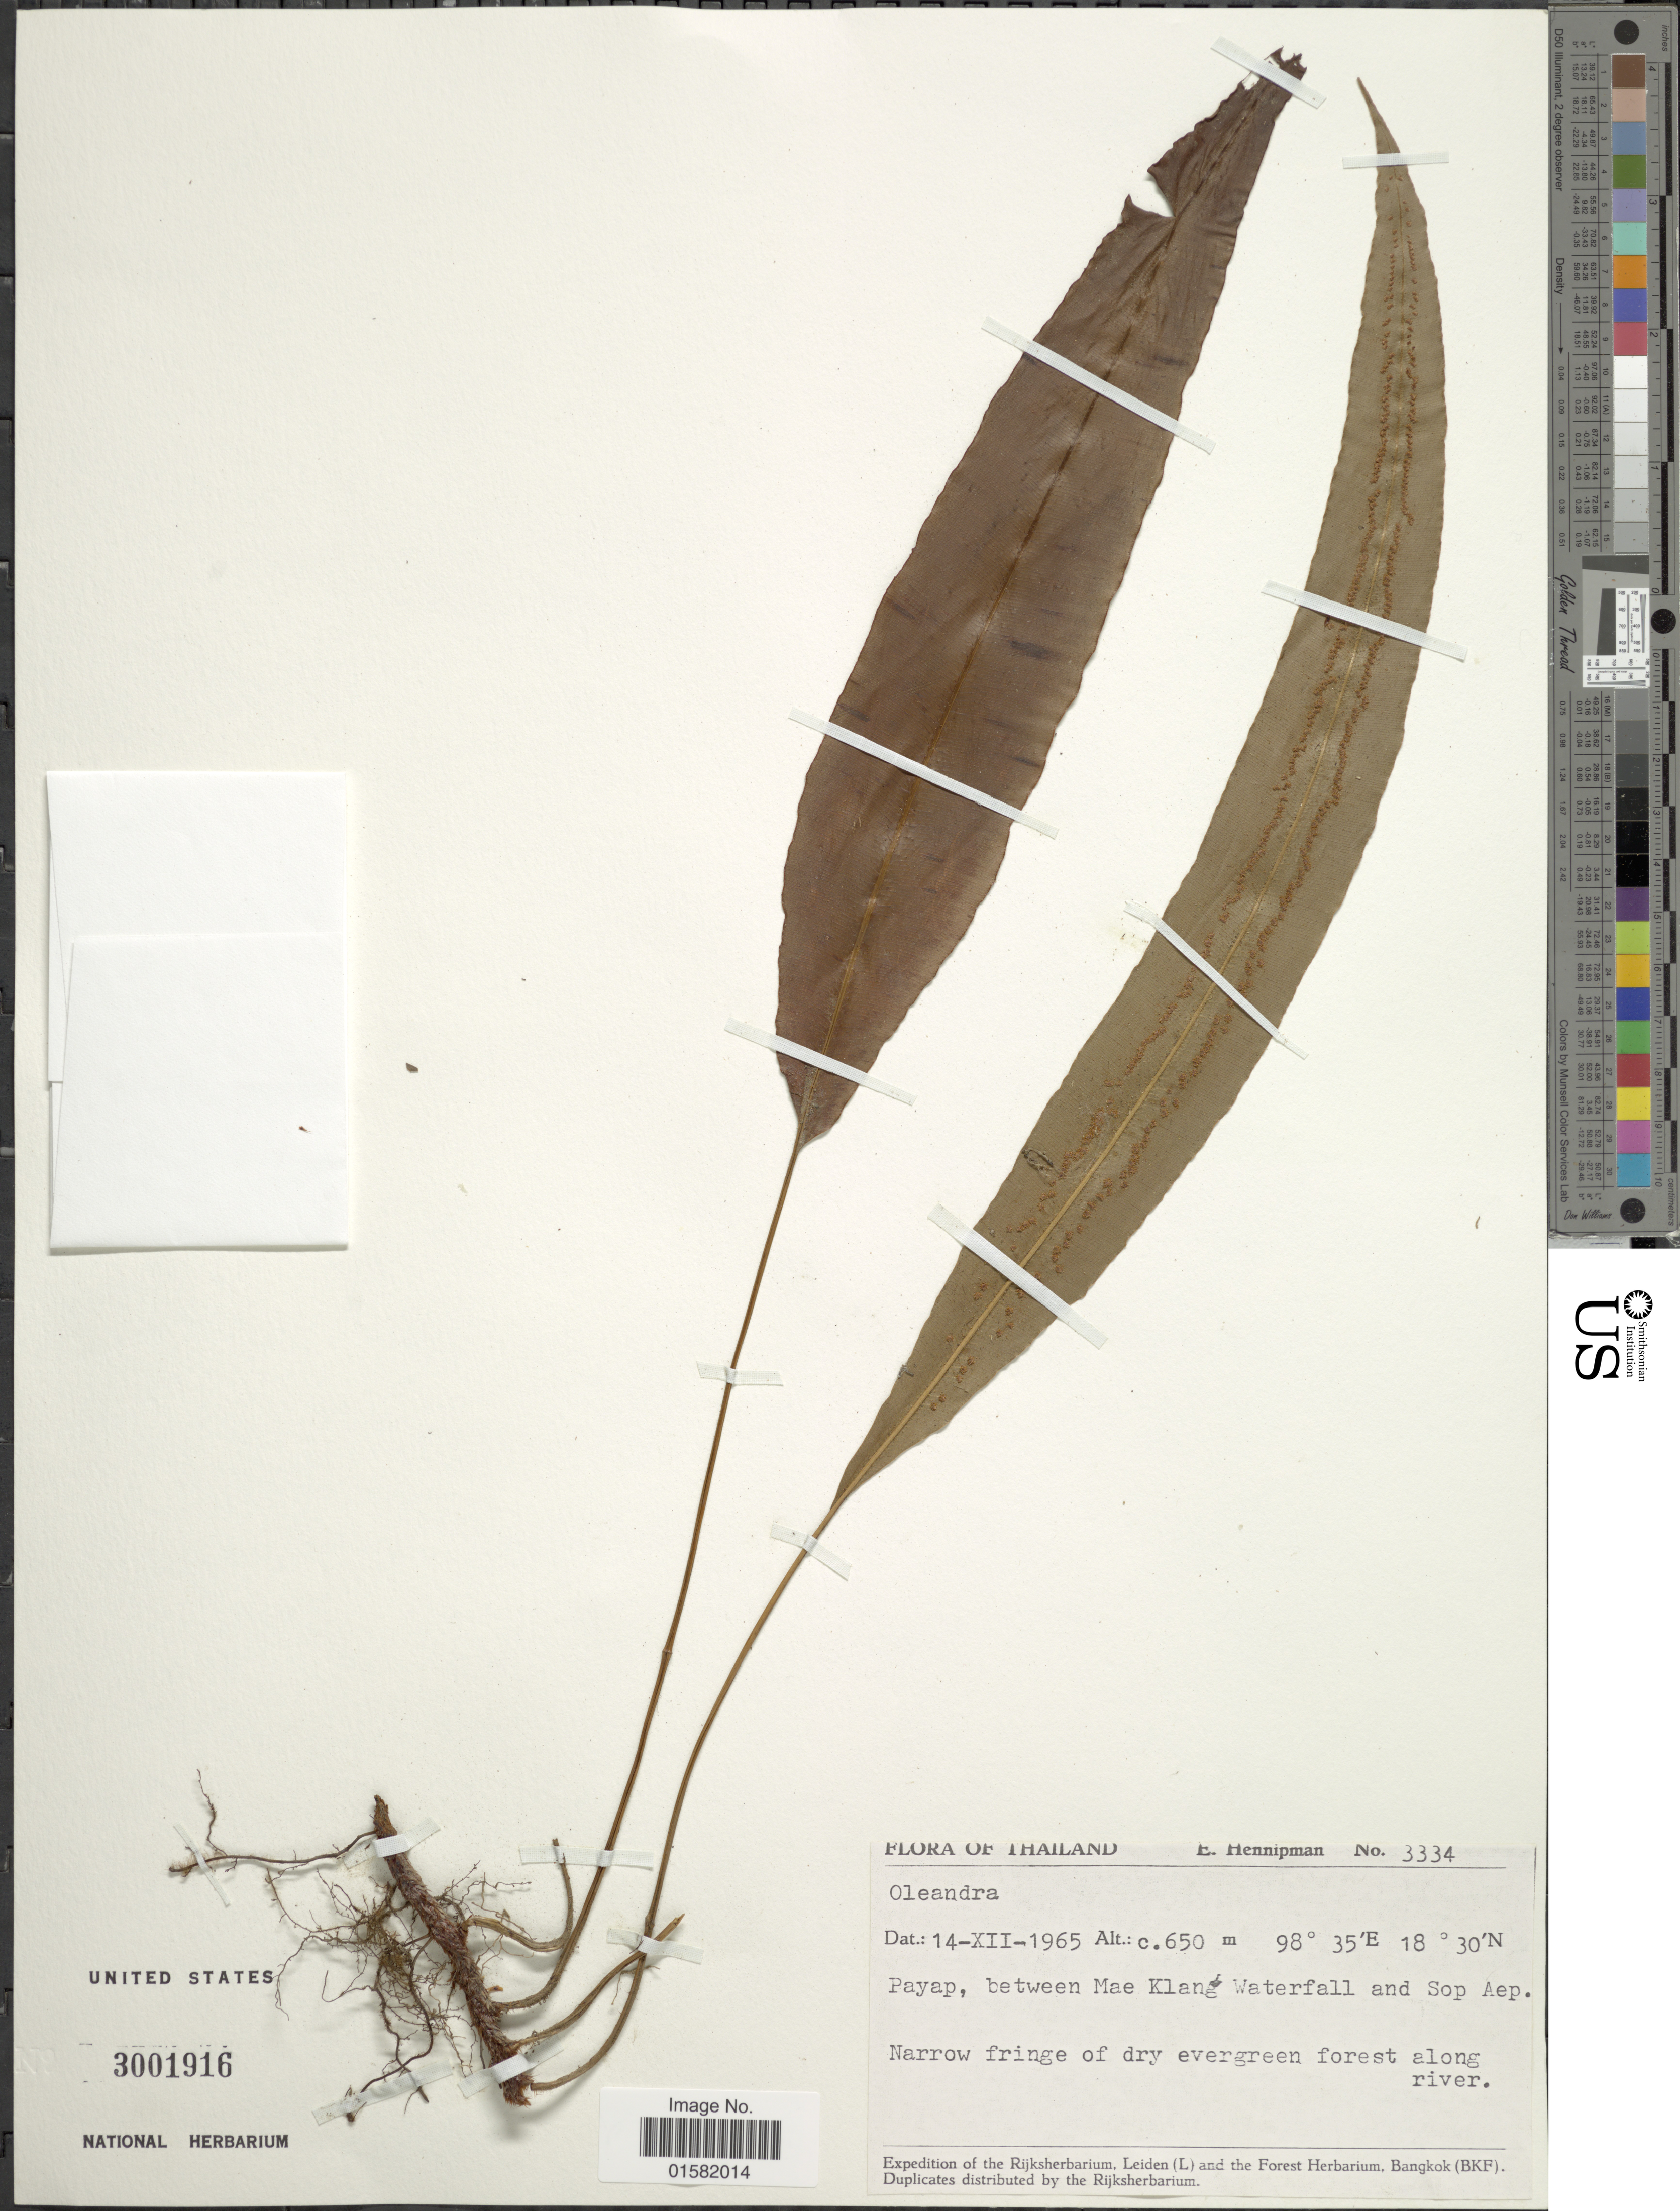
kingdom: Plantae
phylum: Tracheophyta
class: Polypodiopsida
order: Polypodiales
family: Oleandraceae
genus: Oleandra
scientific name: Oleandra sp.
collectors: E. Hennipman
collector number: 3334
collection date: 1965-12-14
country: Thailand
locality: Thailand, Payap, between Mae Klang Waterfall and Sop Aep.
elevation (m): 650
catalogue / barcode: US 3001916